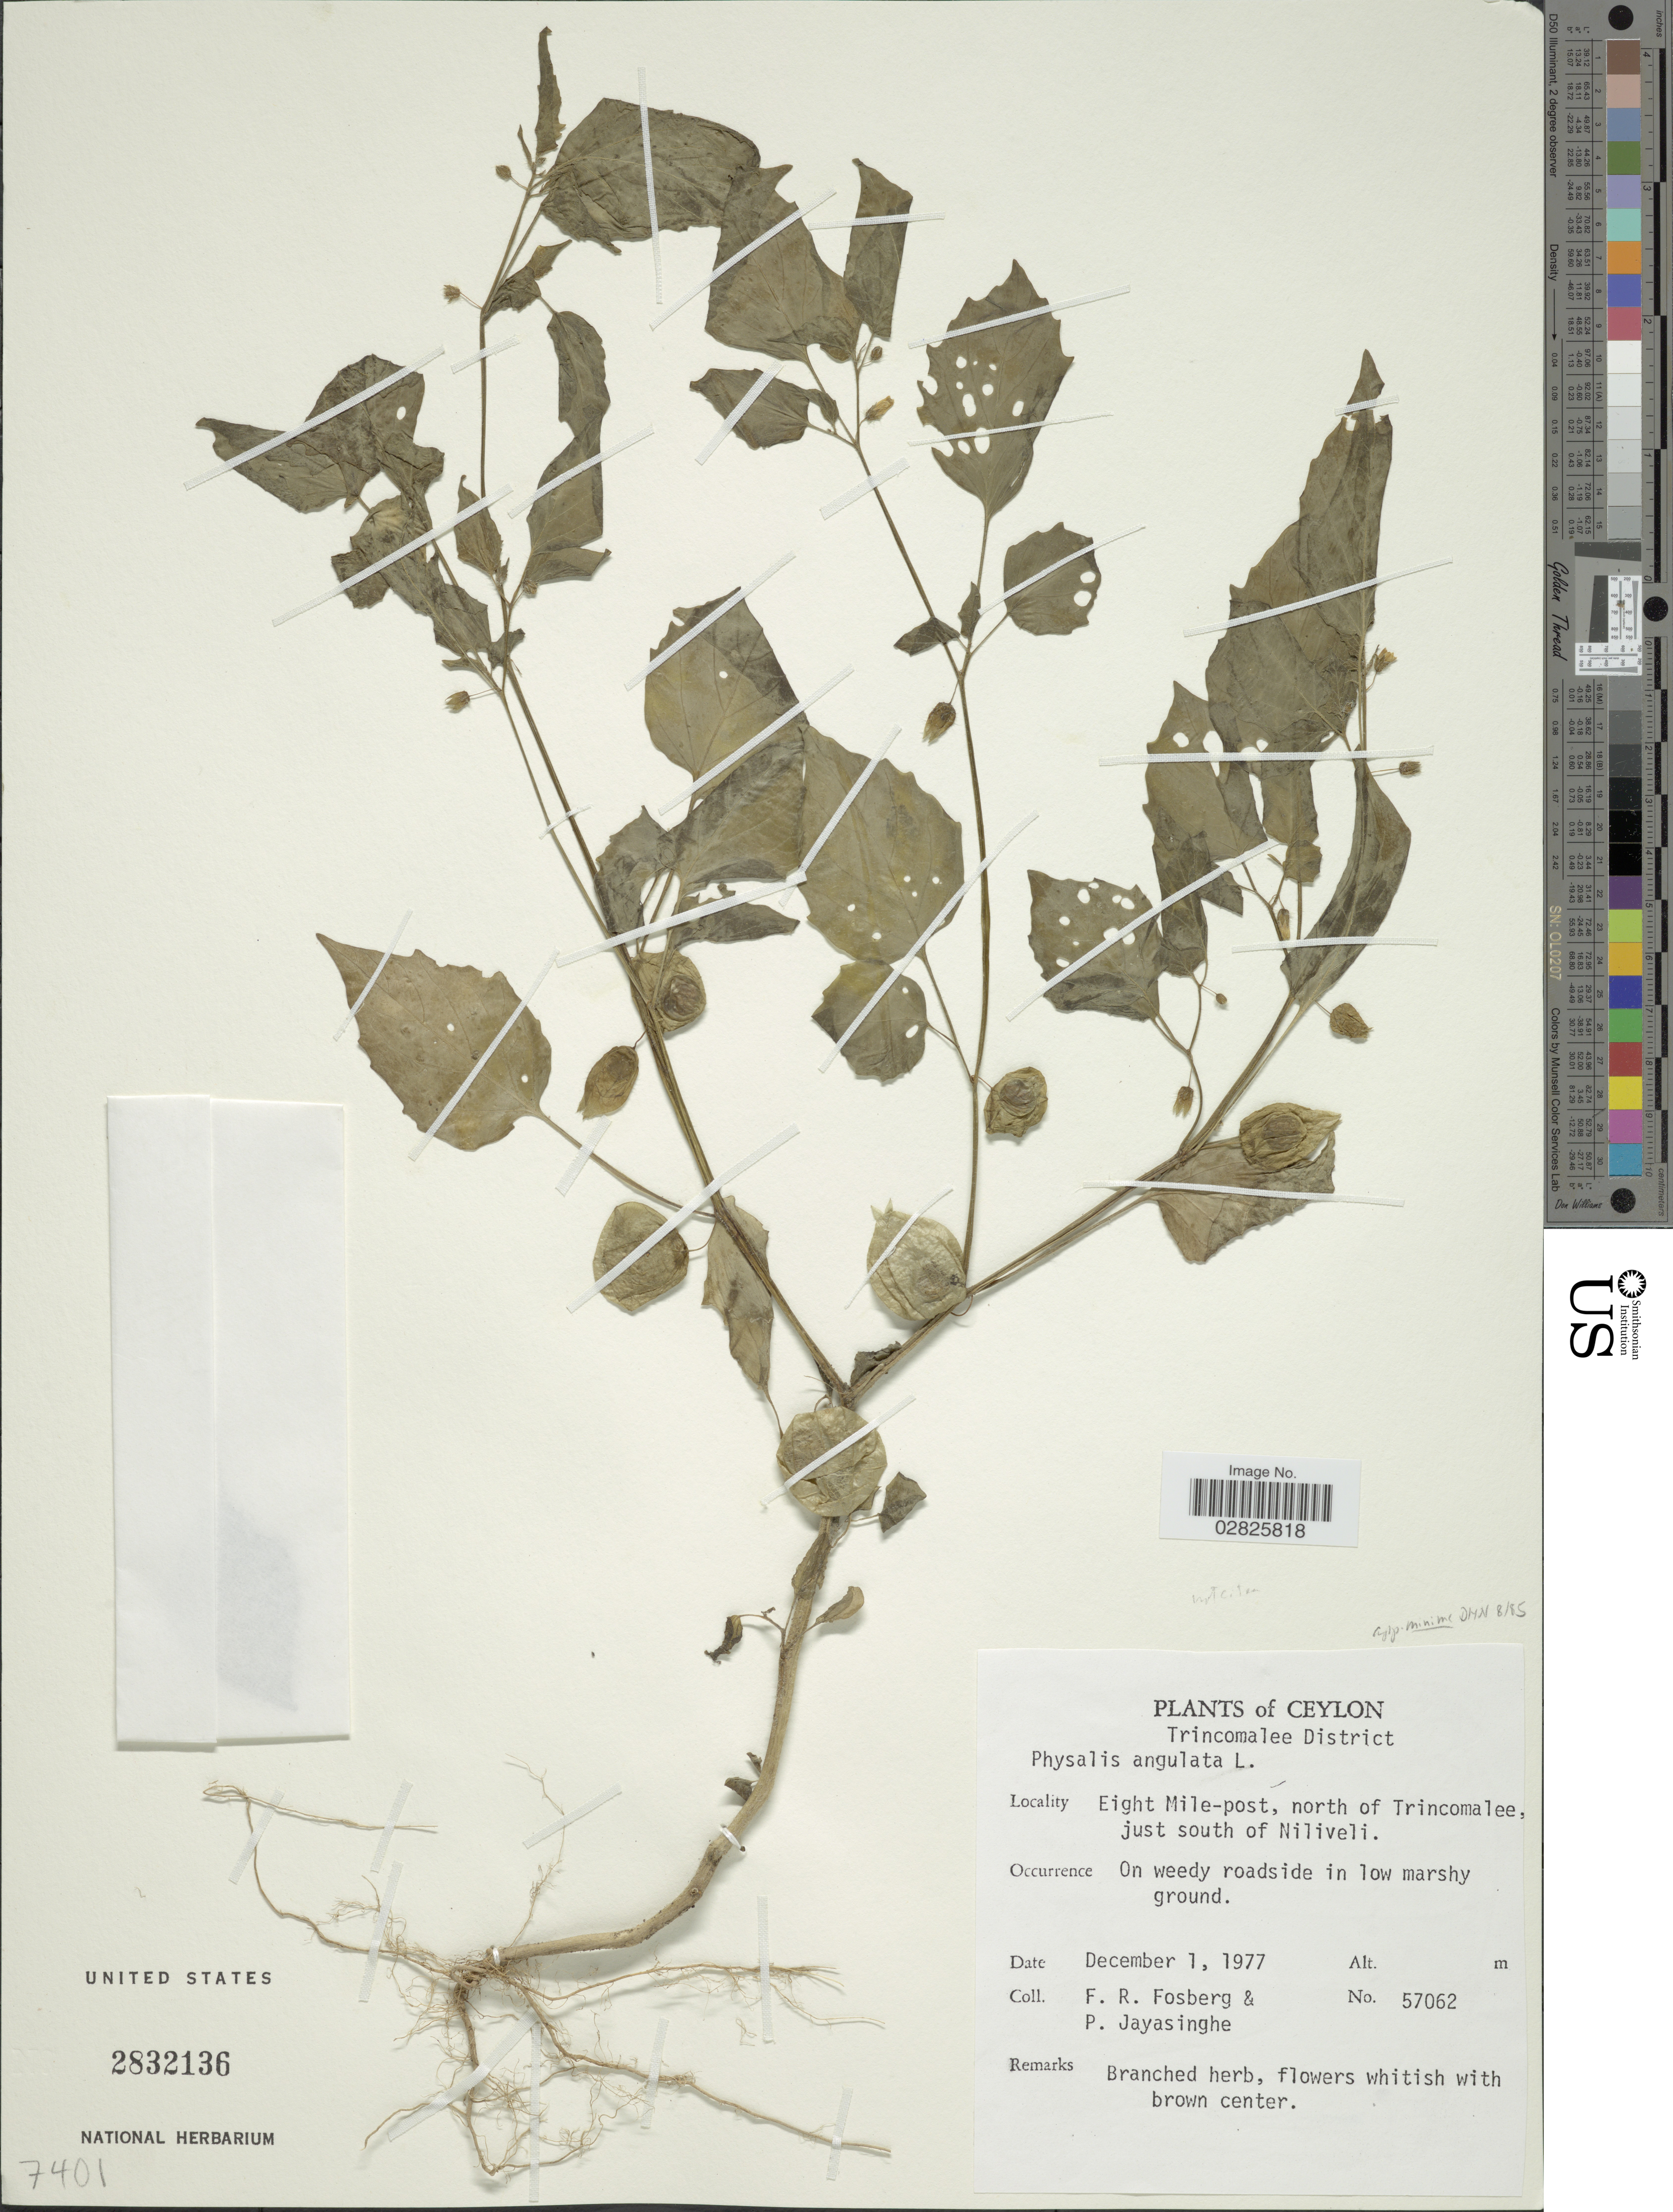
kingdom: Plantae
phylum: Tracheophyta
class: Magnoliopsida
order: Solanales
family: Solanaceae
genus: Physalis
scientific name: Physalis minima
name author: L.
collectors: F. R. Fosberg & P. Jayasinghe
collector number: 57062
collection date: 1977-12-01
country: Sri Lanka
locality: Ceylon. Trincomalee District. Eight Mile-post, north of Trincomalee, just south of Niliveli.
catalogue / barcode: US 2832136